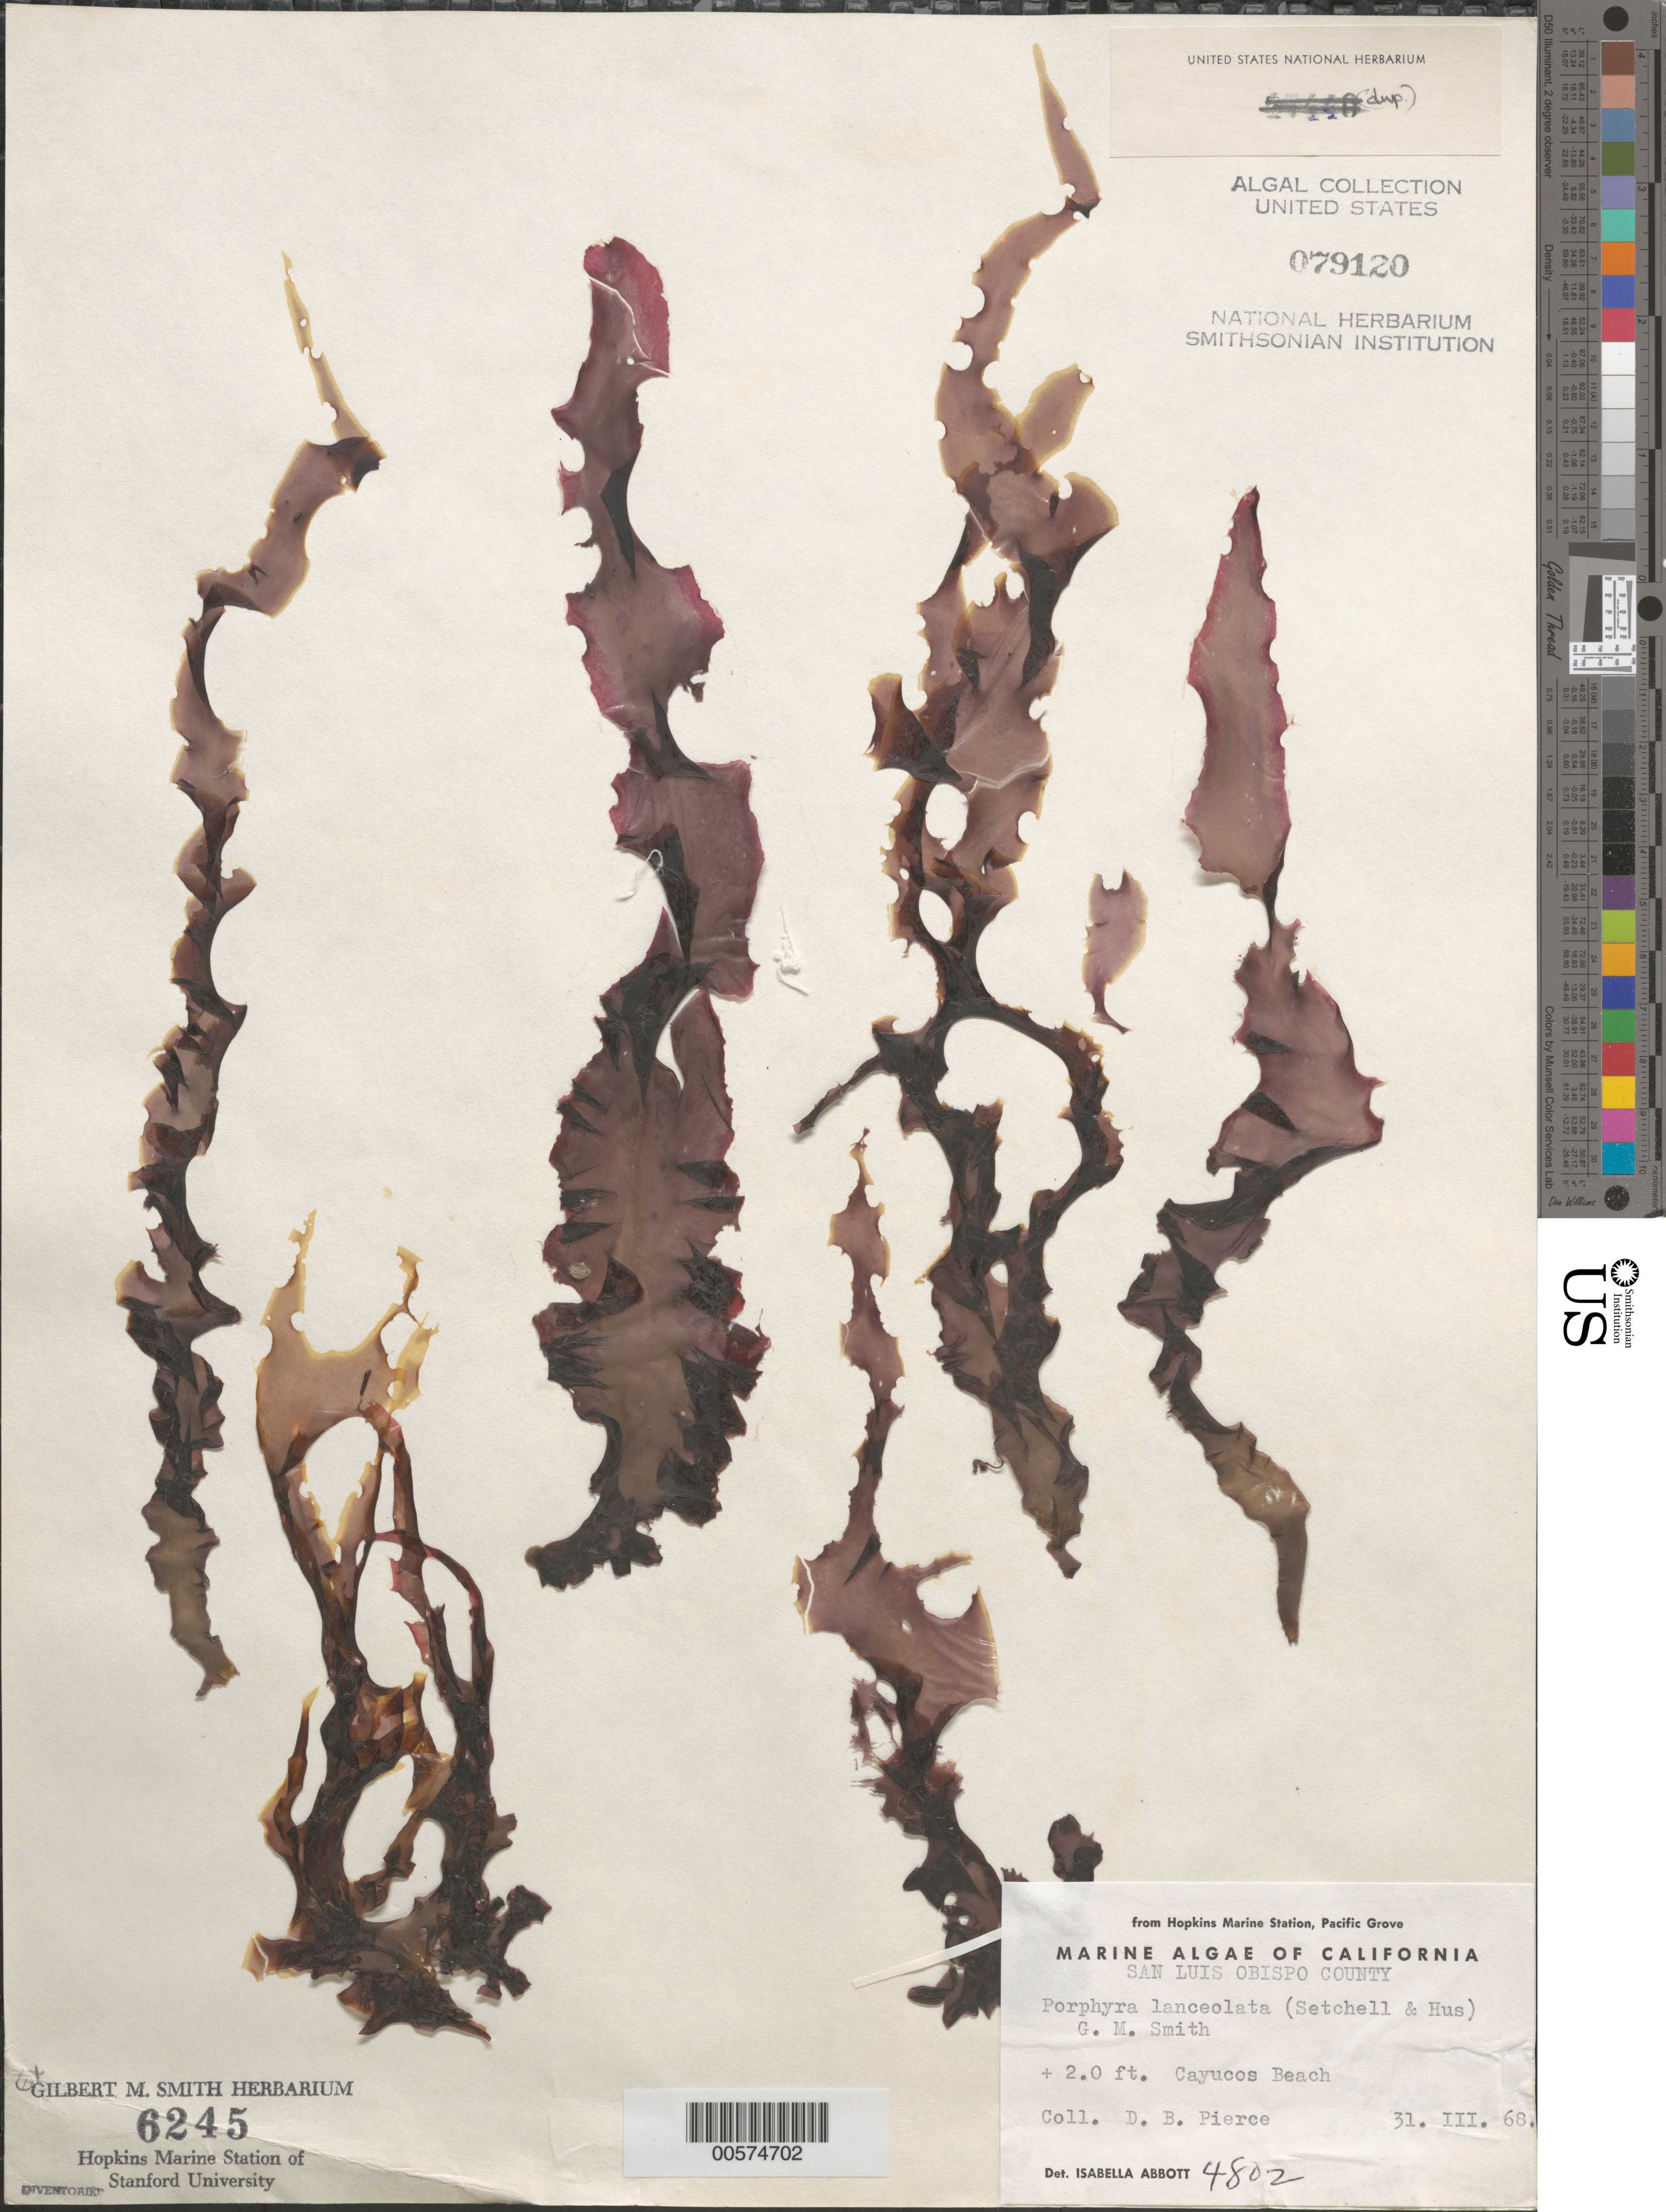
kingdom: Plantae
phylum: Rhodophyta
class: Bangiophyceae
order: Bangiales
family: Bangiaceae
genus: Pyropia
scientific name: Pyropia lanceolata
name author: (Setchell & Hus) S.C. Lindstrom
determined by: Algae name updating Project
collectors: D. Pierce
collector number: IAA 4802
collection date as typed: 31 Mar 1968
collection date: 1968-03-31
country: United States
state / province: California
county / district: San Luis Obispo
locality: Cayucos Beach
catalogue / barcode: US 79120